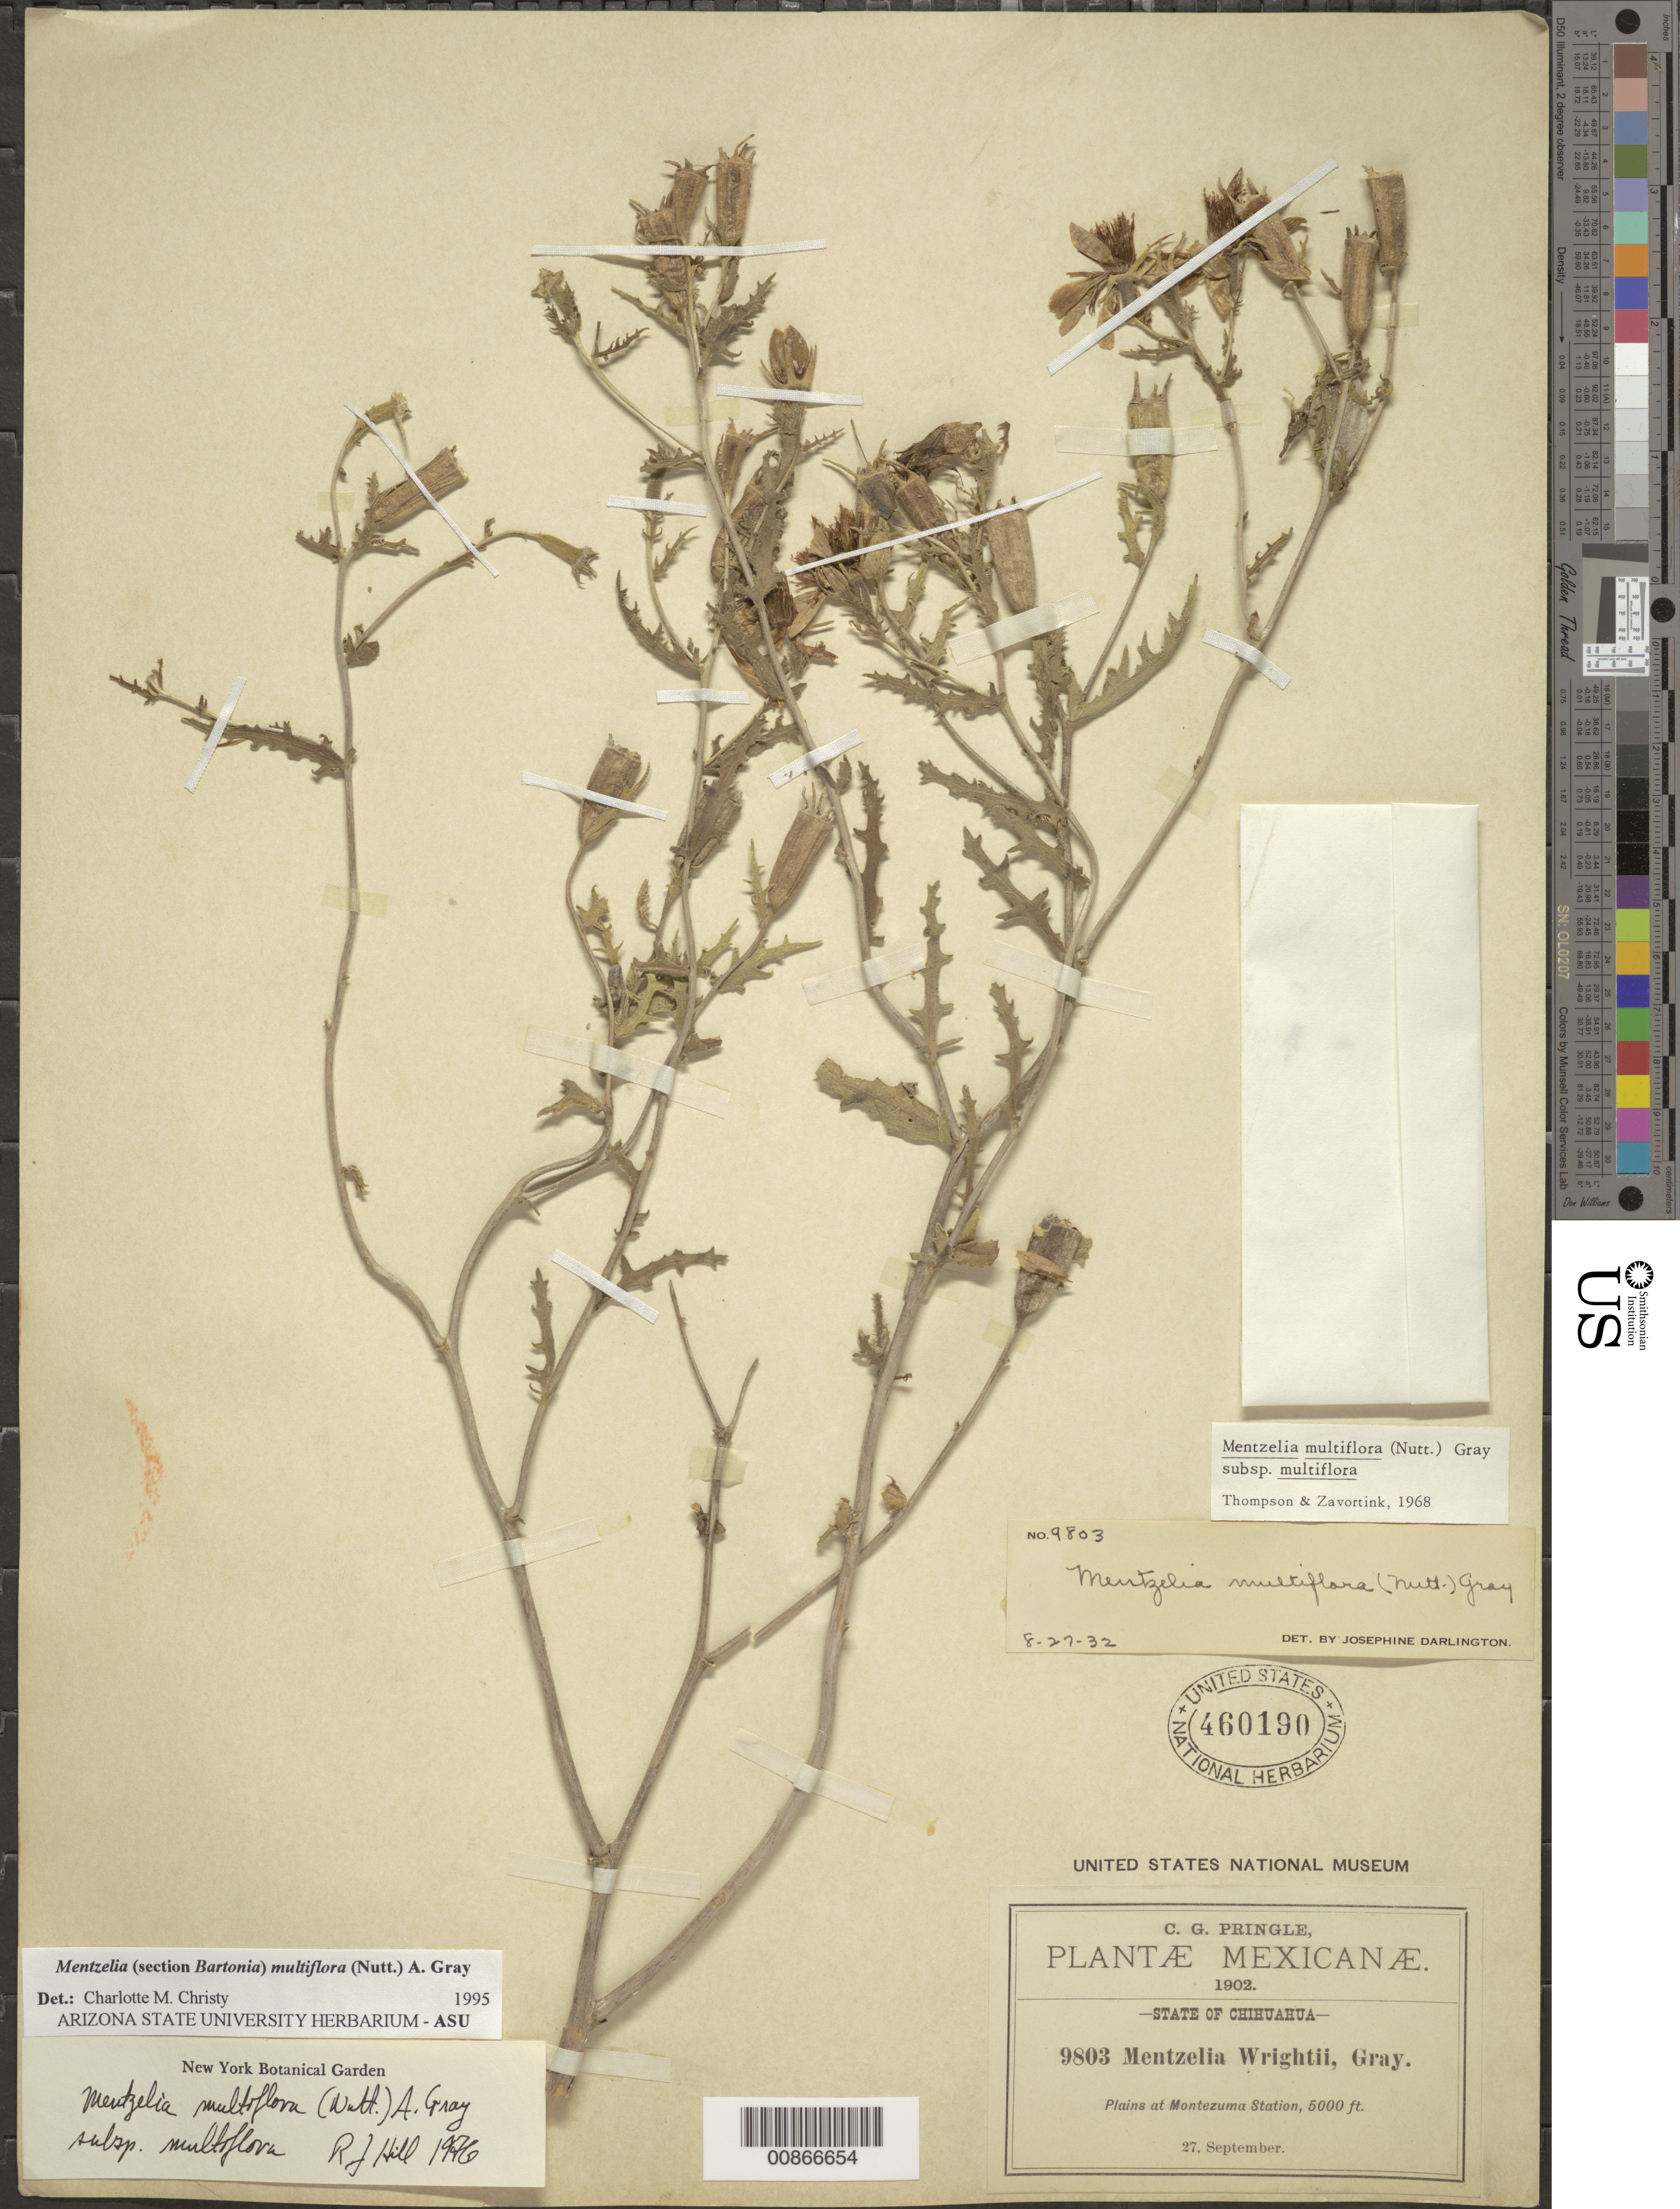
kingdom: Plantae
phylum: Tracheophyta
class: Magnoliopsida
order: Cornales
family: Loasaceae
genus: Mentzelia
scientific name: Mentzelia multiflora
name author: (Nutt.) A. Gray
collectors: C. G. Pringle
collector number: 9803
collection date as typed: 27 Sep 1902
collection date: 1902-09-27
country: Mexico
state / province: Chihuahua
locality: Plains at Montezuma Station, Chihuahua.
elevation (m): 1524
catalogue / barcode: US 460190